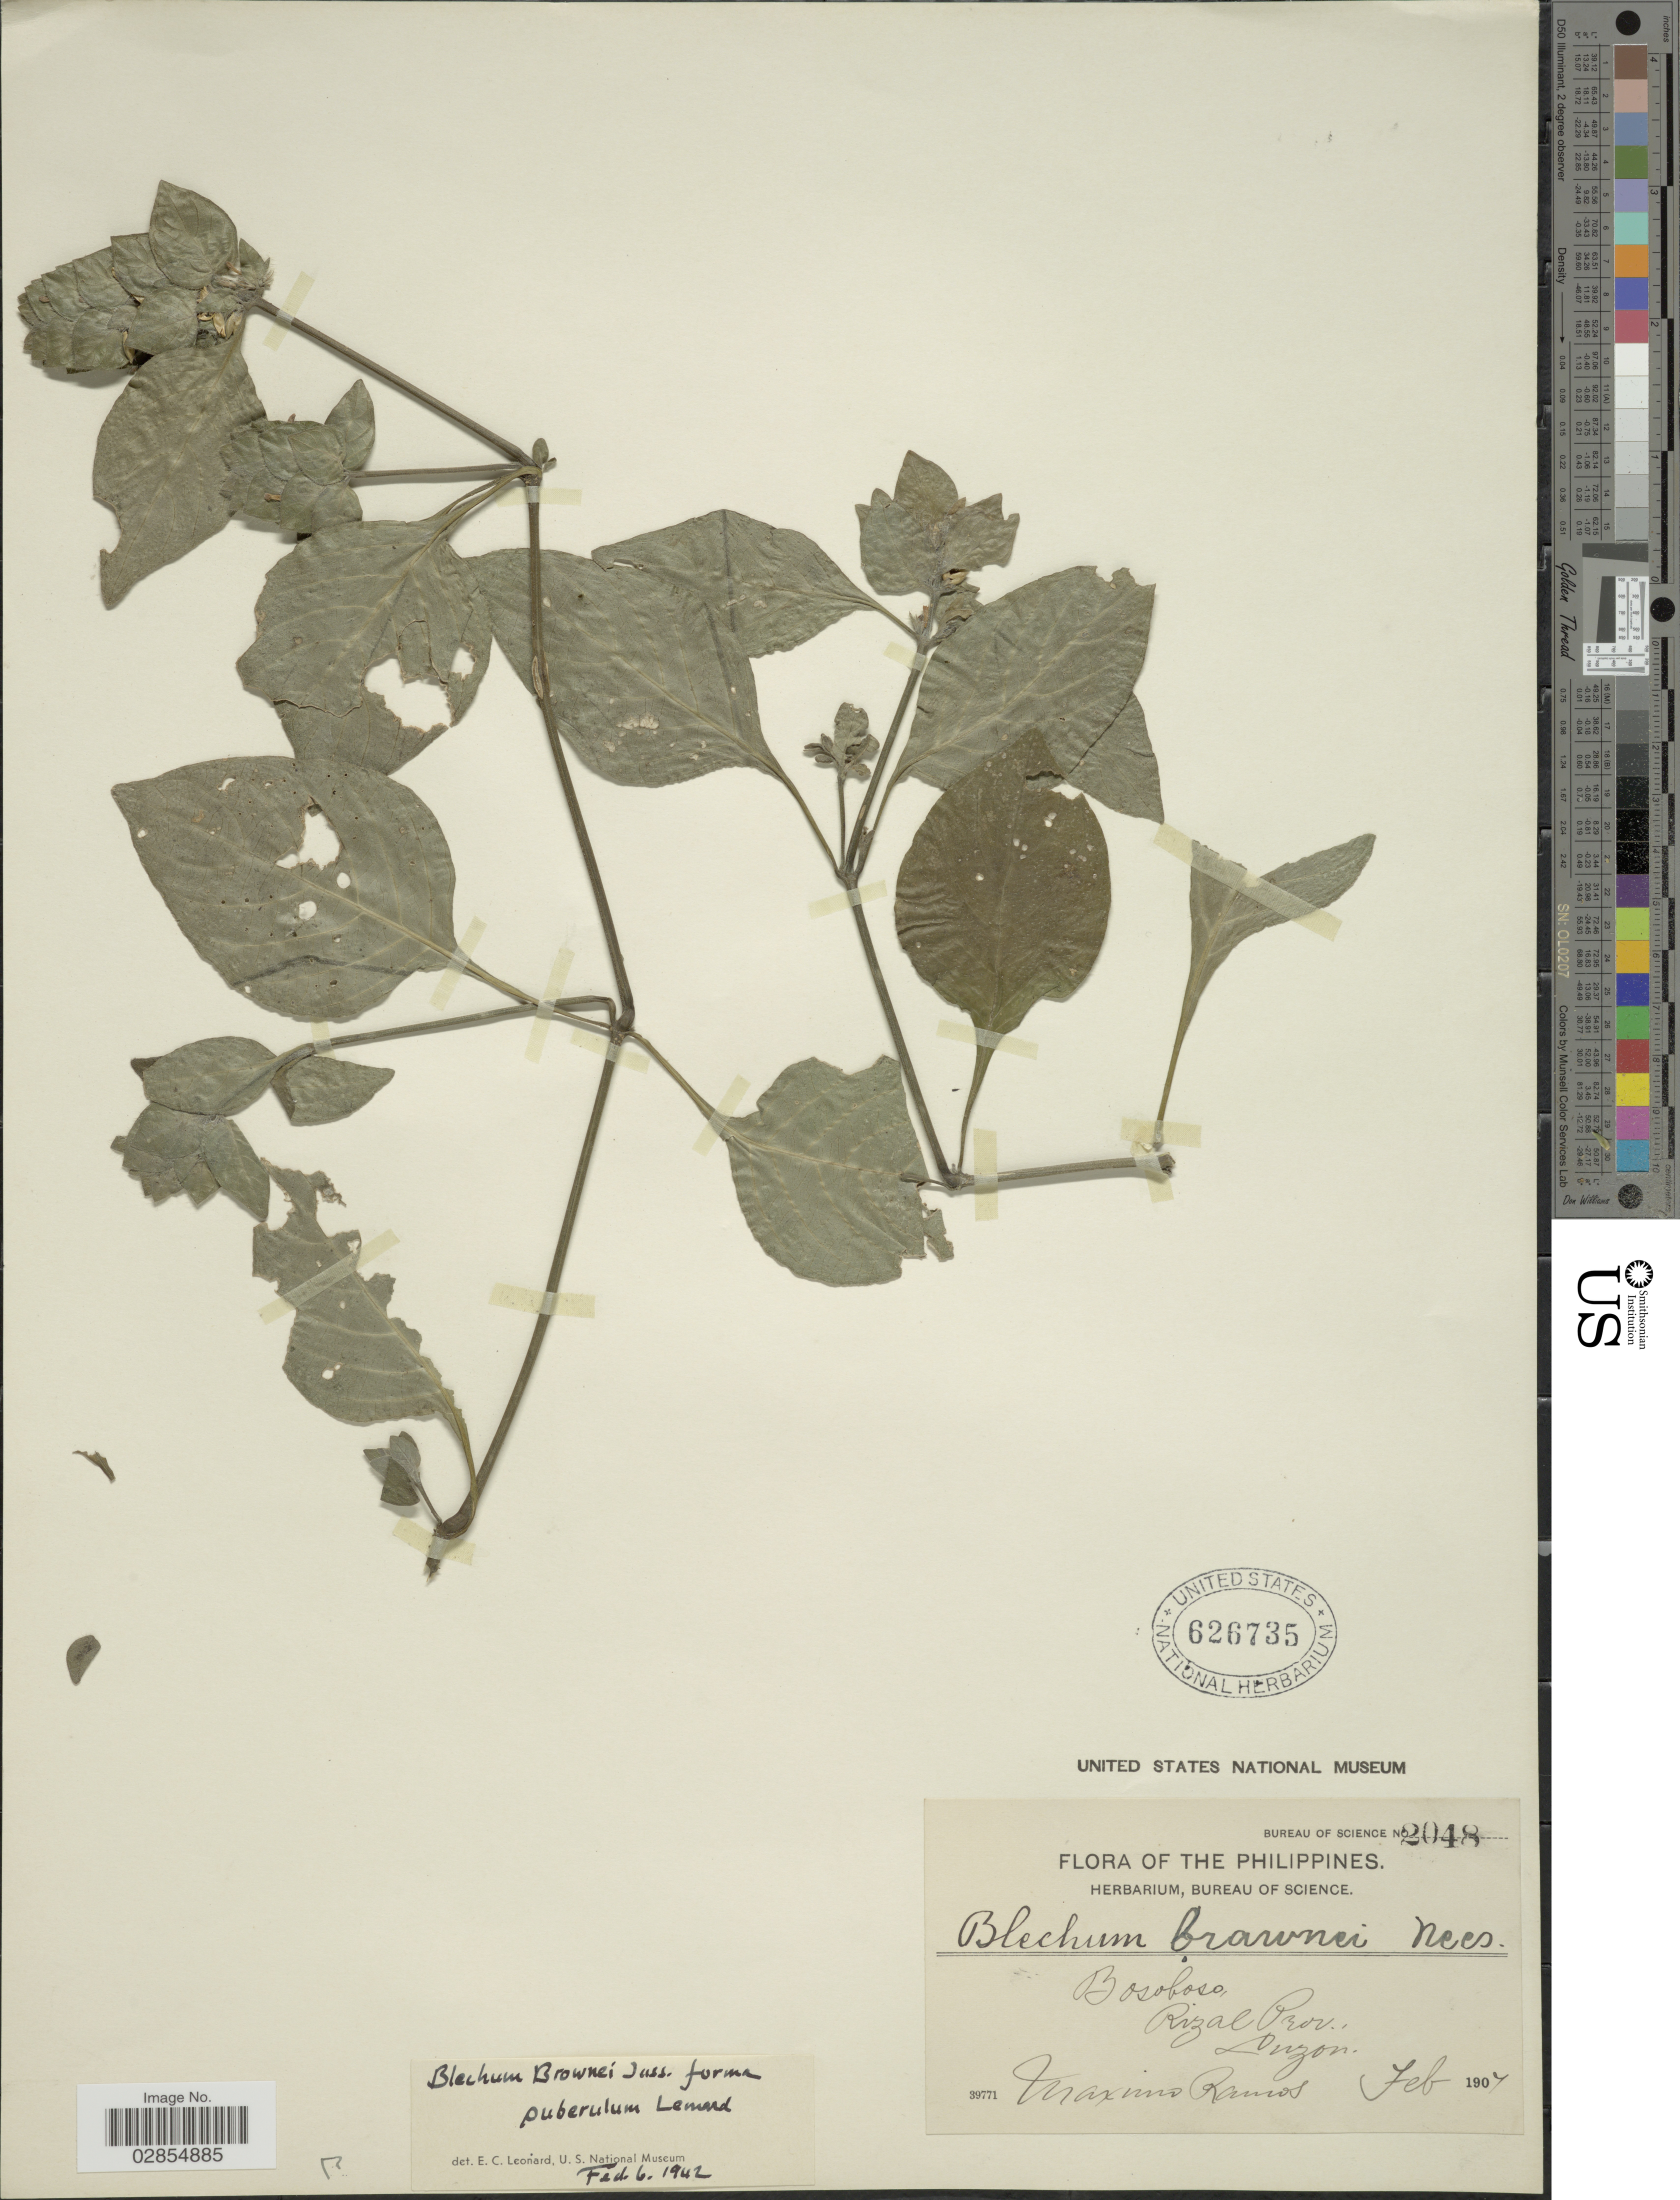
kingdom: Plantae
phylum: Tracheophyta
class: Magnoliopsida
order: Lamiales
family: Acanthaceae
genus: Blechum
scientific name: Blechum pyramidatum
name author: (Lam.) Urb.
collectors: M. Ramos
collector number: Bureau of Science 2048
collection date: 1907-02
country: Philippines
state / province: Calabarzon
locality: Bosoboso, Rizal Prov., Luzon.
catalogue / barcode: US 626735